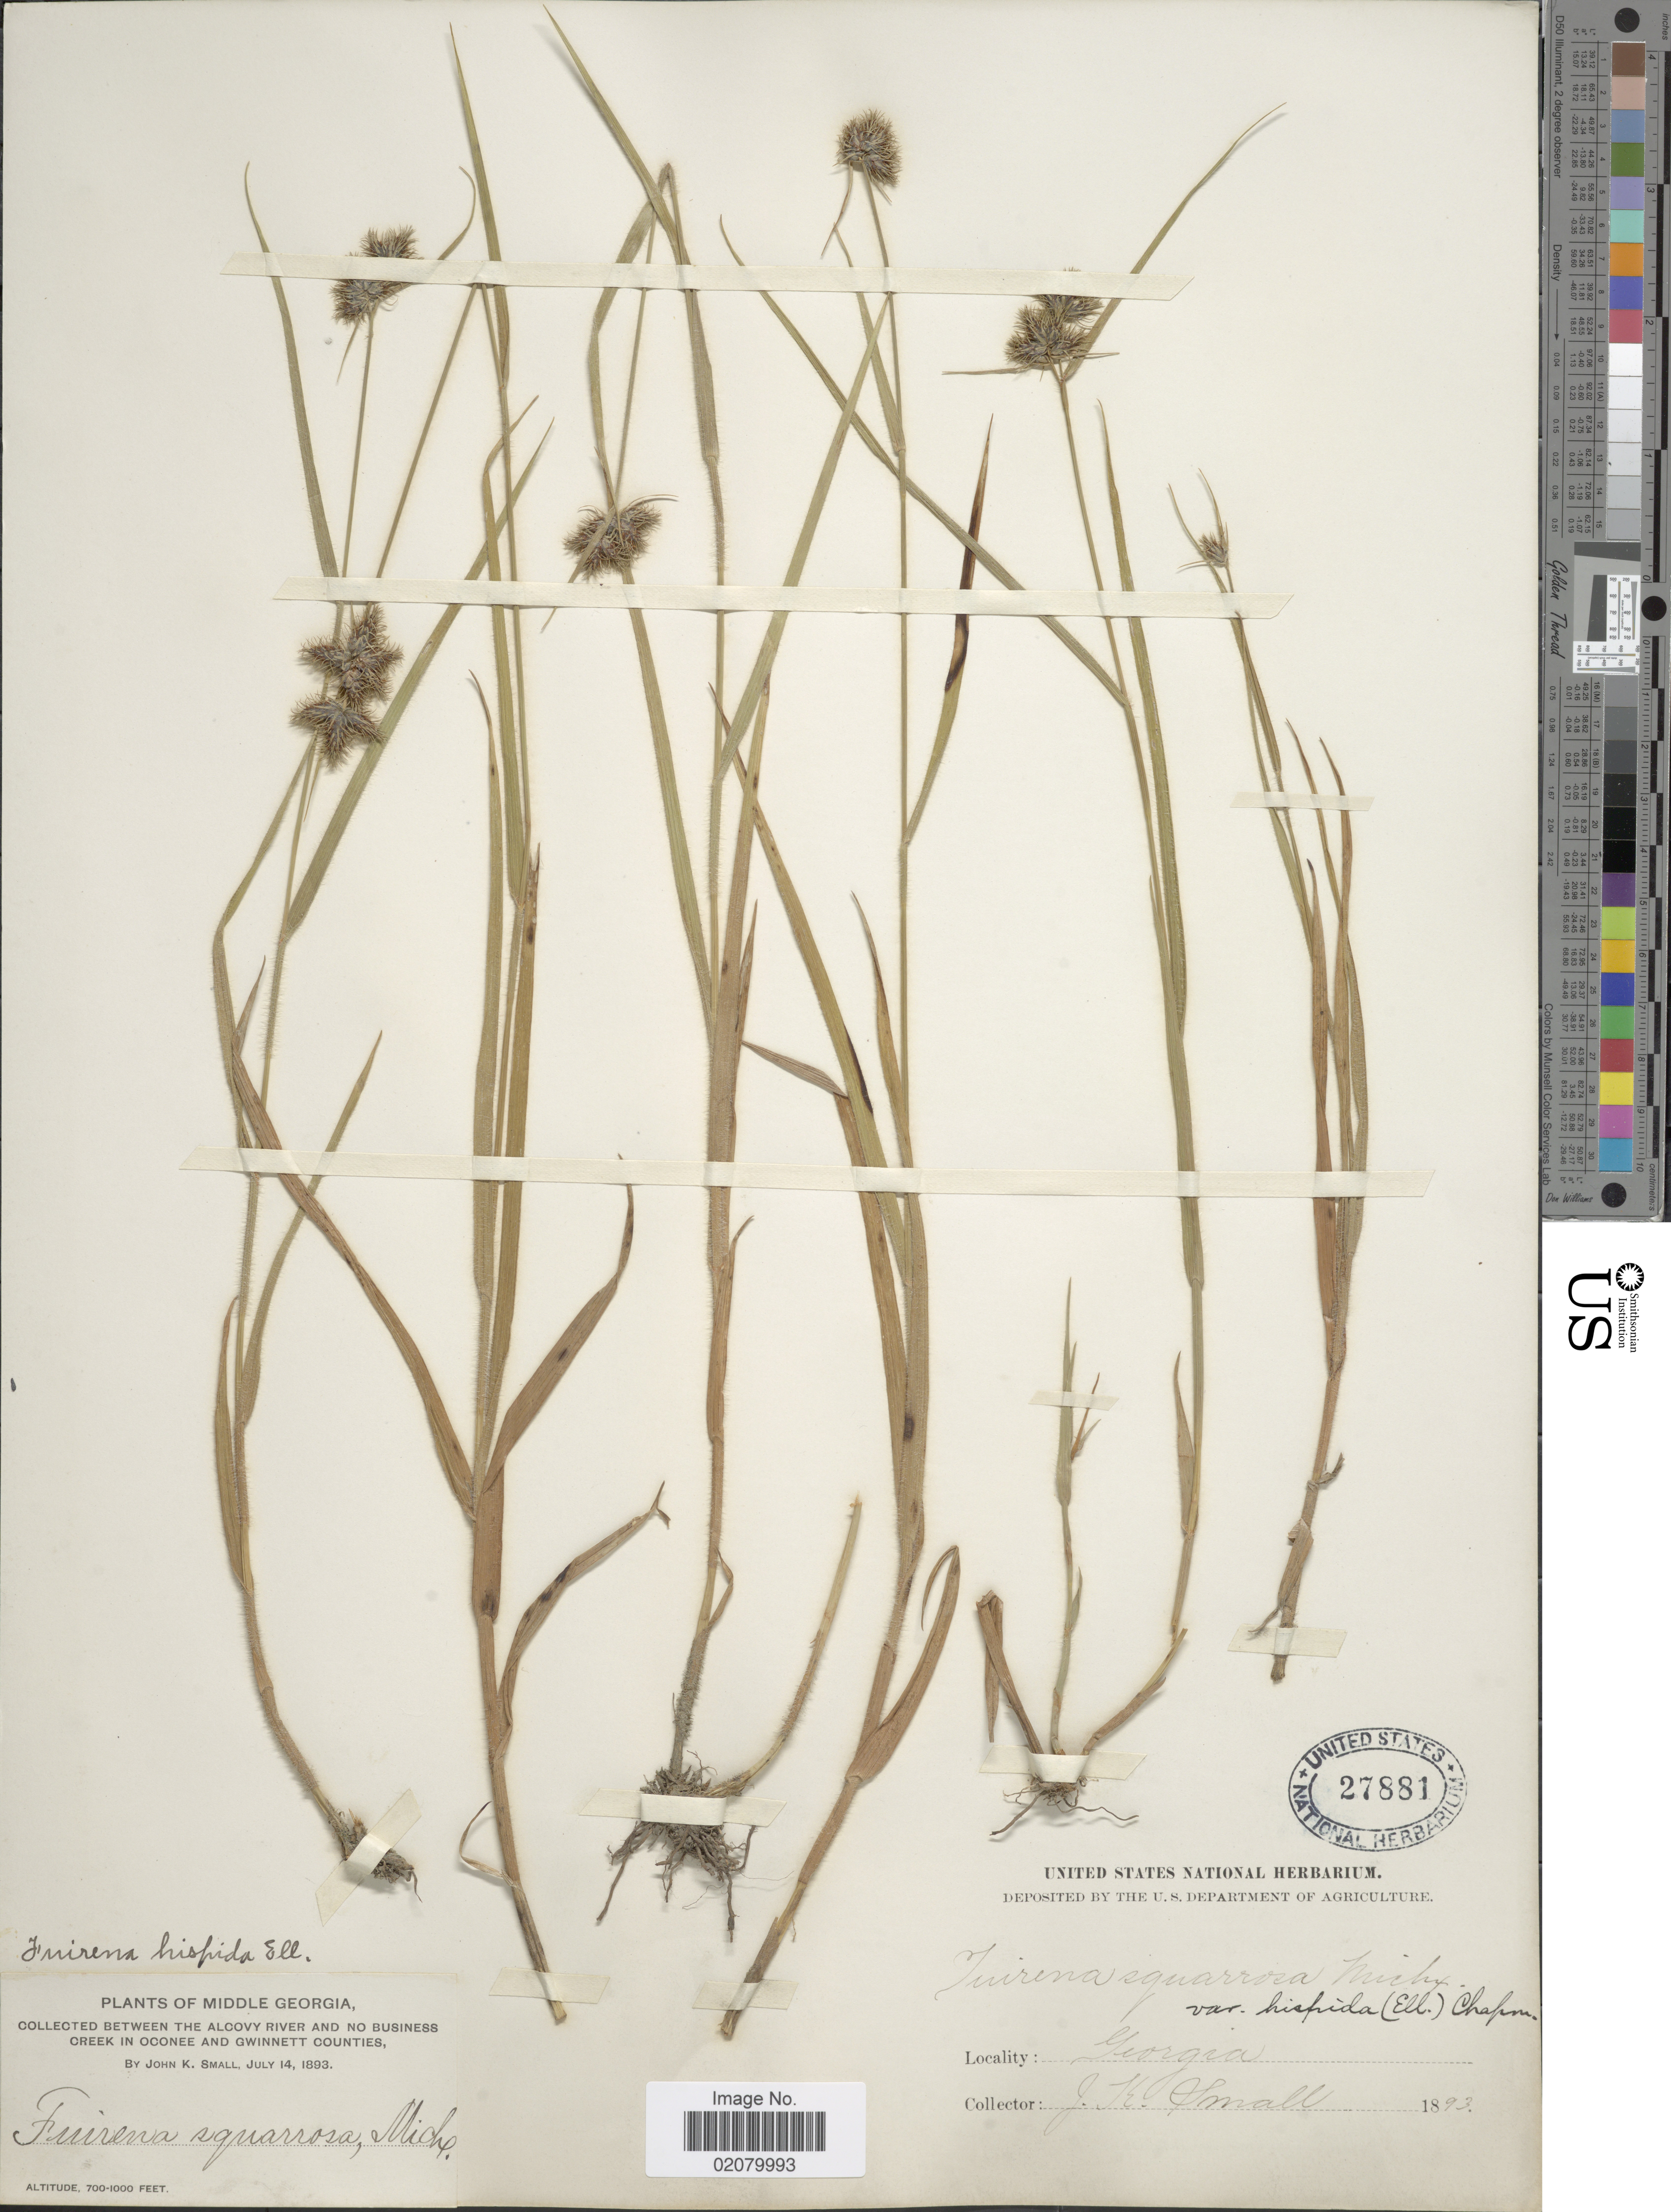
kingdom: Plantae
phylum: Tracheophyta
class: Liliopsida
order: Poales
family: Cyperaceae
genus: Fuirena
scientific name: Fuirena squarrosa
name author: Michx.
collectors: J. K. Small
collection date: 1893-07-14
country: United States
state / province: Georgia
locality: Middle Georgia, between the Alcovy River and No Business Creek in the Oconee and Gwinnett Counties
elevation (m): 213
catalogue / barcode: US 27881